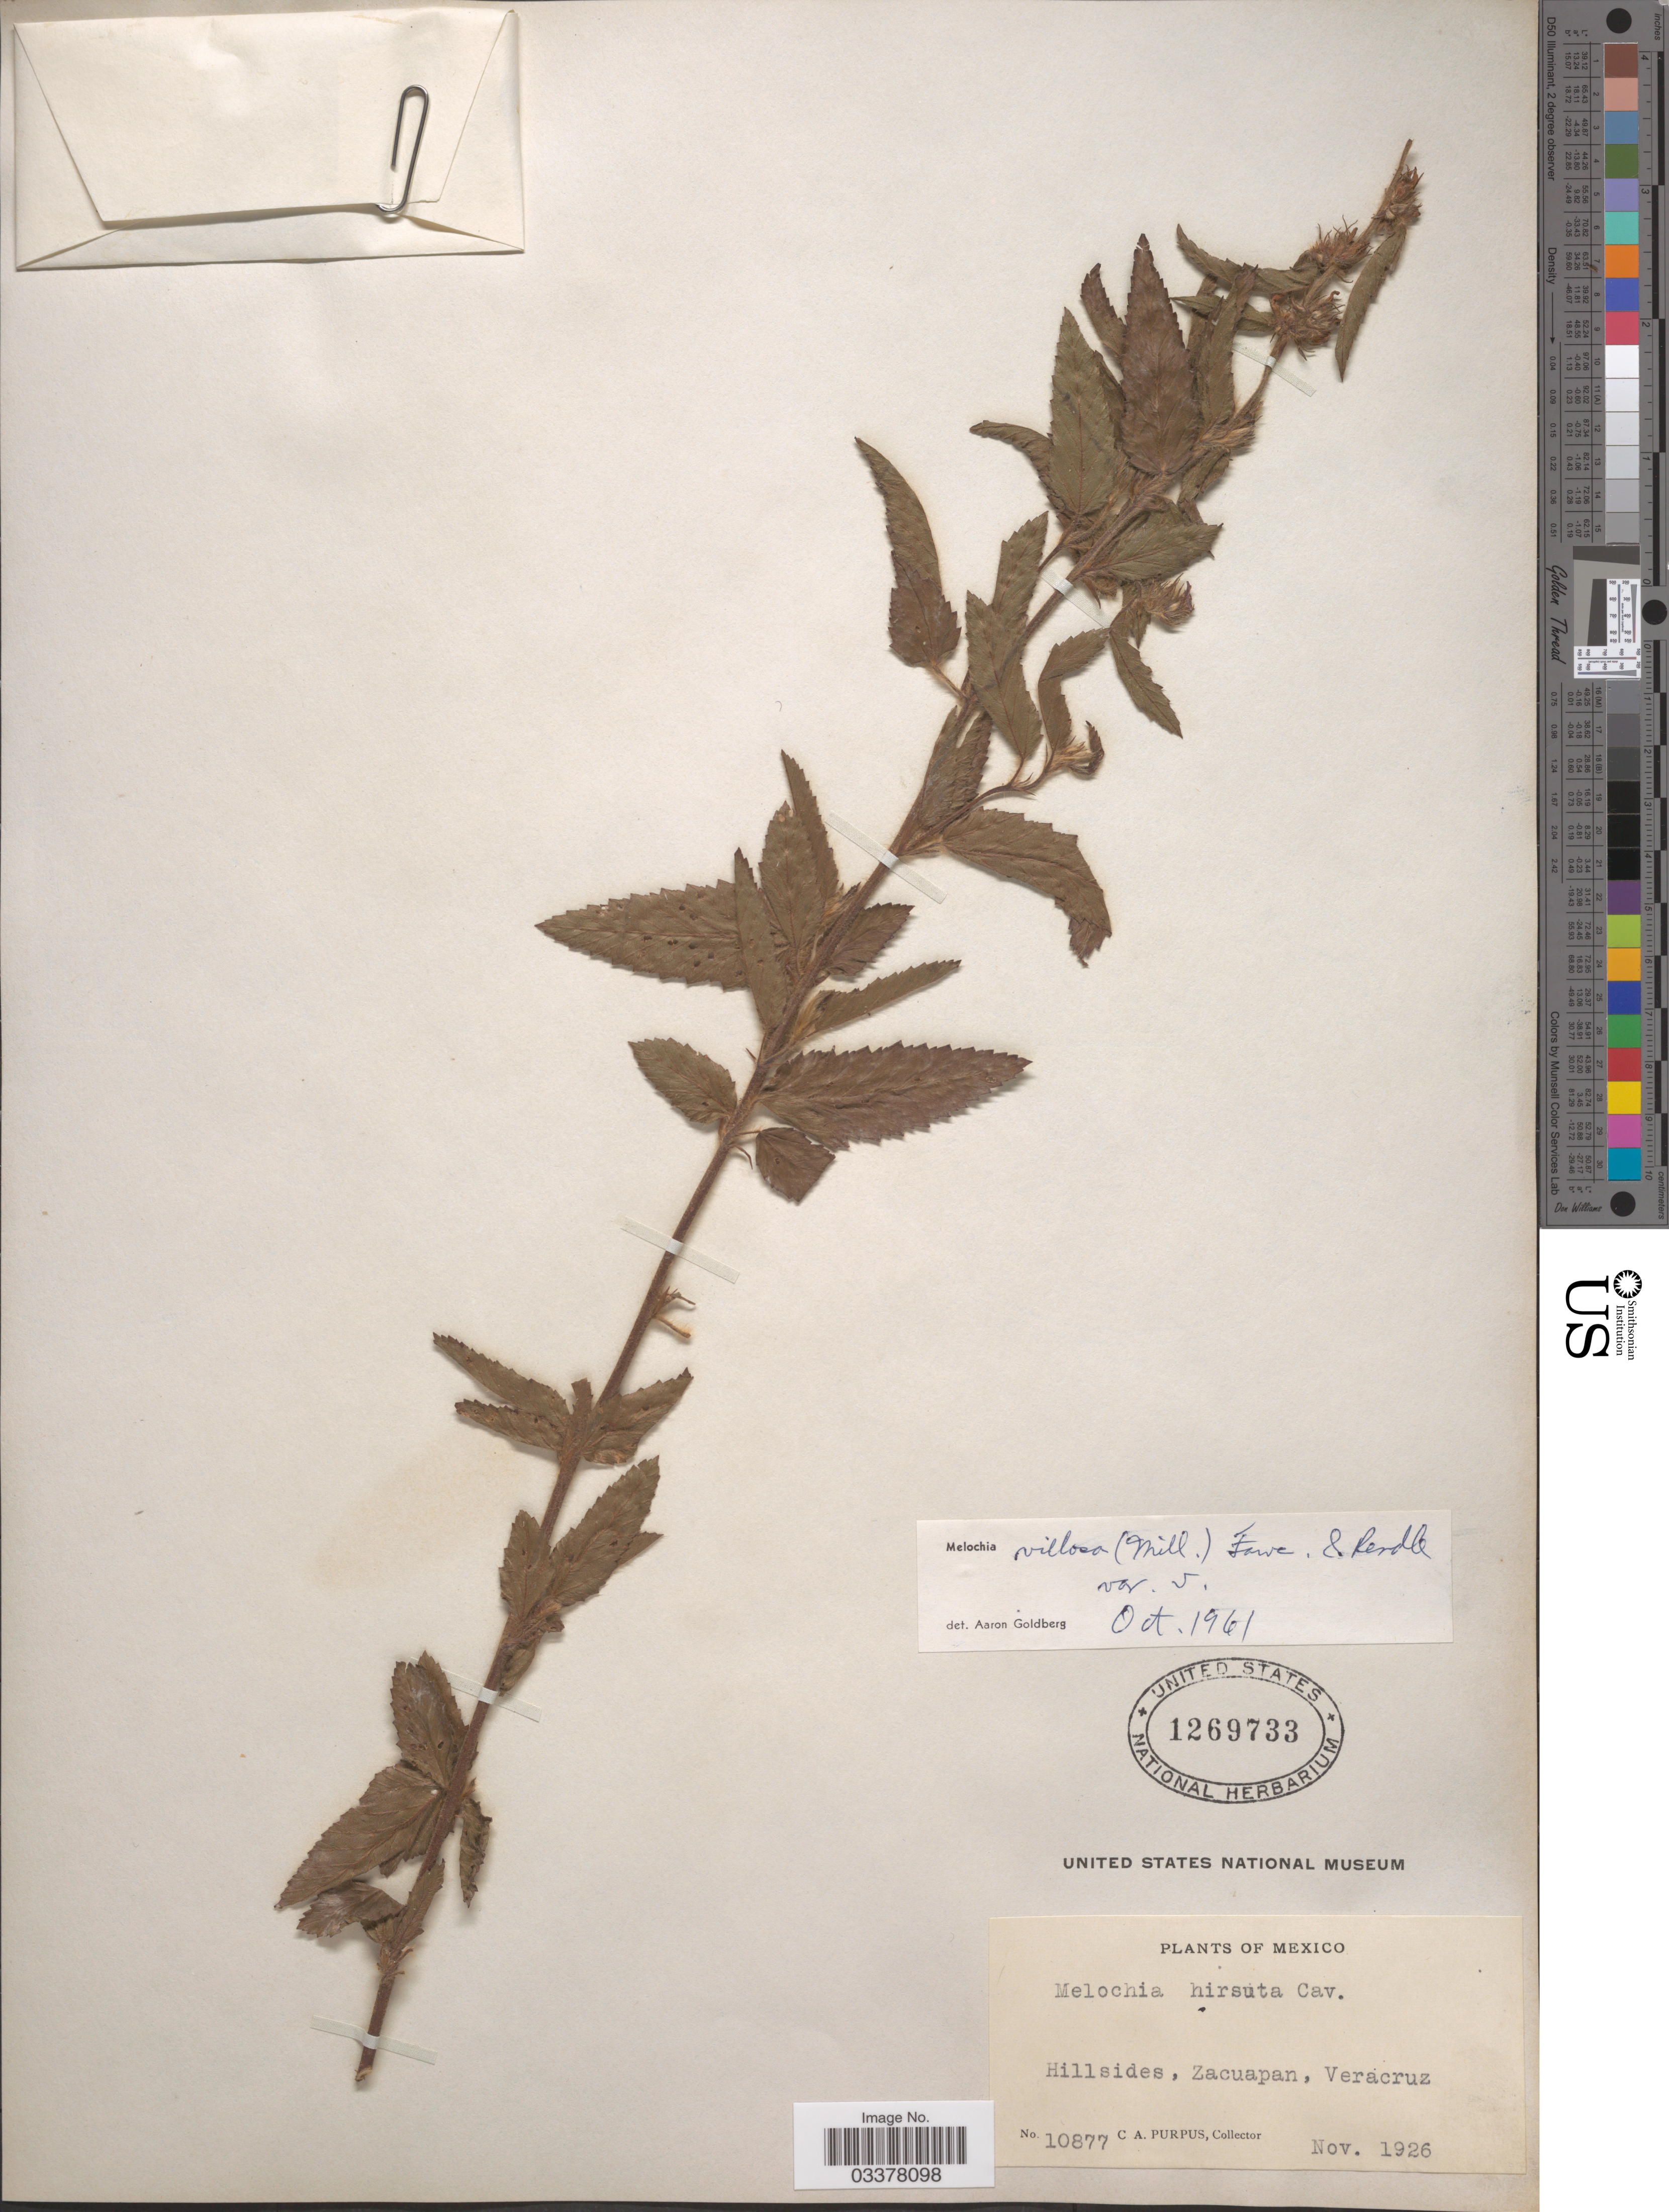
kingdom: Plantae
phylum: Tracheophyta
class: Magnoliopsida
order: Malvales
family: Malvaceae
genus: Melochia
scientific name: Melochia spicata var. spicata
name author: (L.) Fryxell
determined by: Dorr, L. J., (BOT), Smithsonian Institution - National Museum of Natural History (UNITED STATES)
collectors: C. A. Purpus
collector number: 10877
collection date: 1926-11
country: Mexico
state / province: Veracruz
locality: Hillsides, Zacuapan. Veracruz.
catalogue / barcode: US 1269733